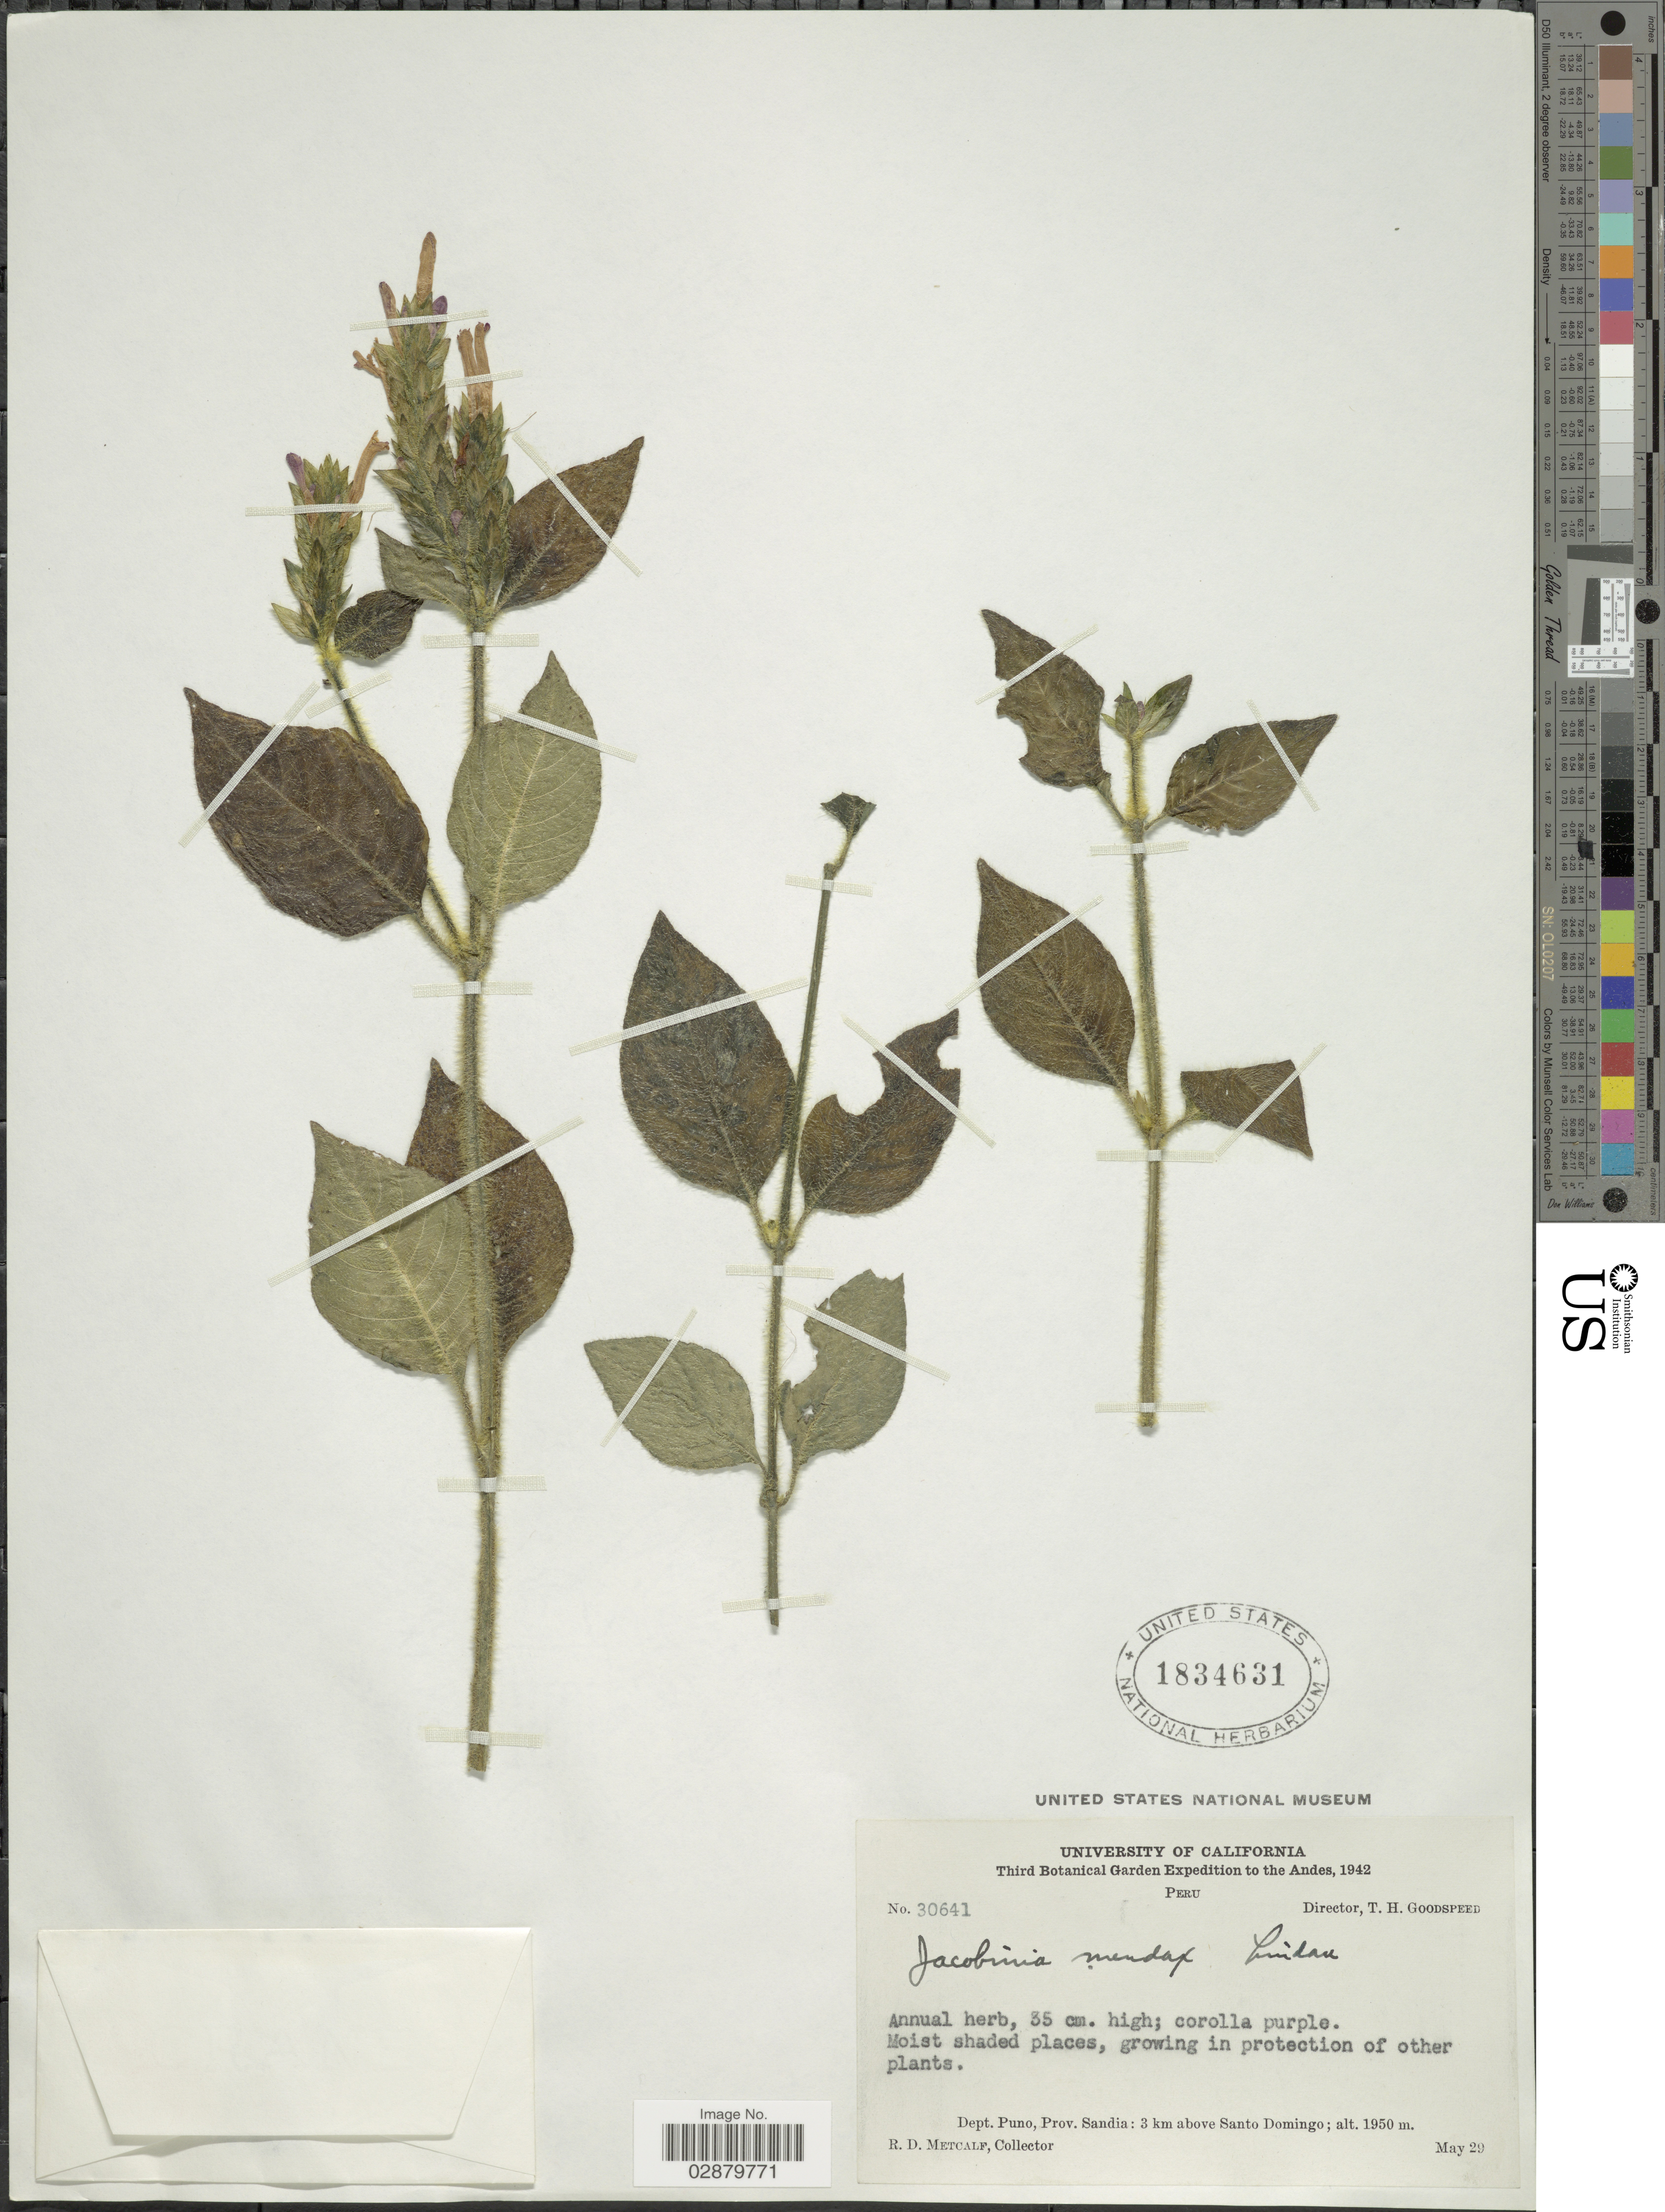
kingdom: Plantae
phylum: Tracheophyta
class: Magnoliopsida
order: Lamiales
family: Acanthaceae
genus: Jacobinia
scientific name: Jacobinia mendax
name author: Lindau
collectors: R. D. Metcalf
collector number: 30641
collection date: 1942-05-29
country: Peru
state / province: Puno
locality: Andes. Dept. Puno, Prov. Sandia: 3 km above Santo Domingo.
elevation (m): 1950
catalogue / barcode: US 1834631